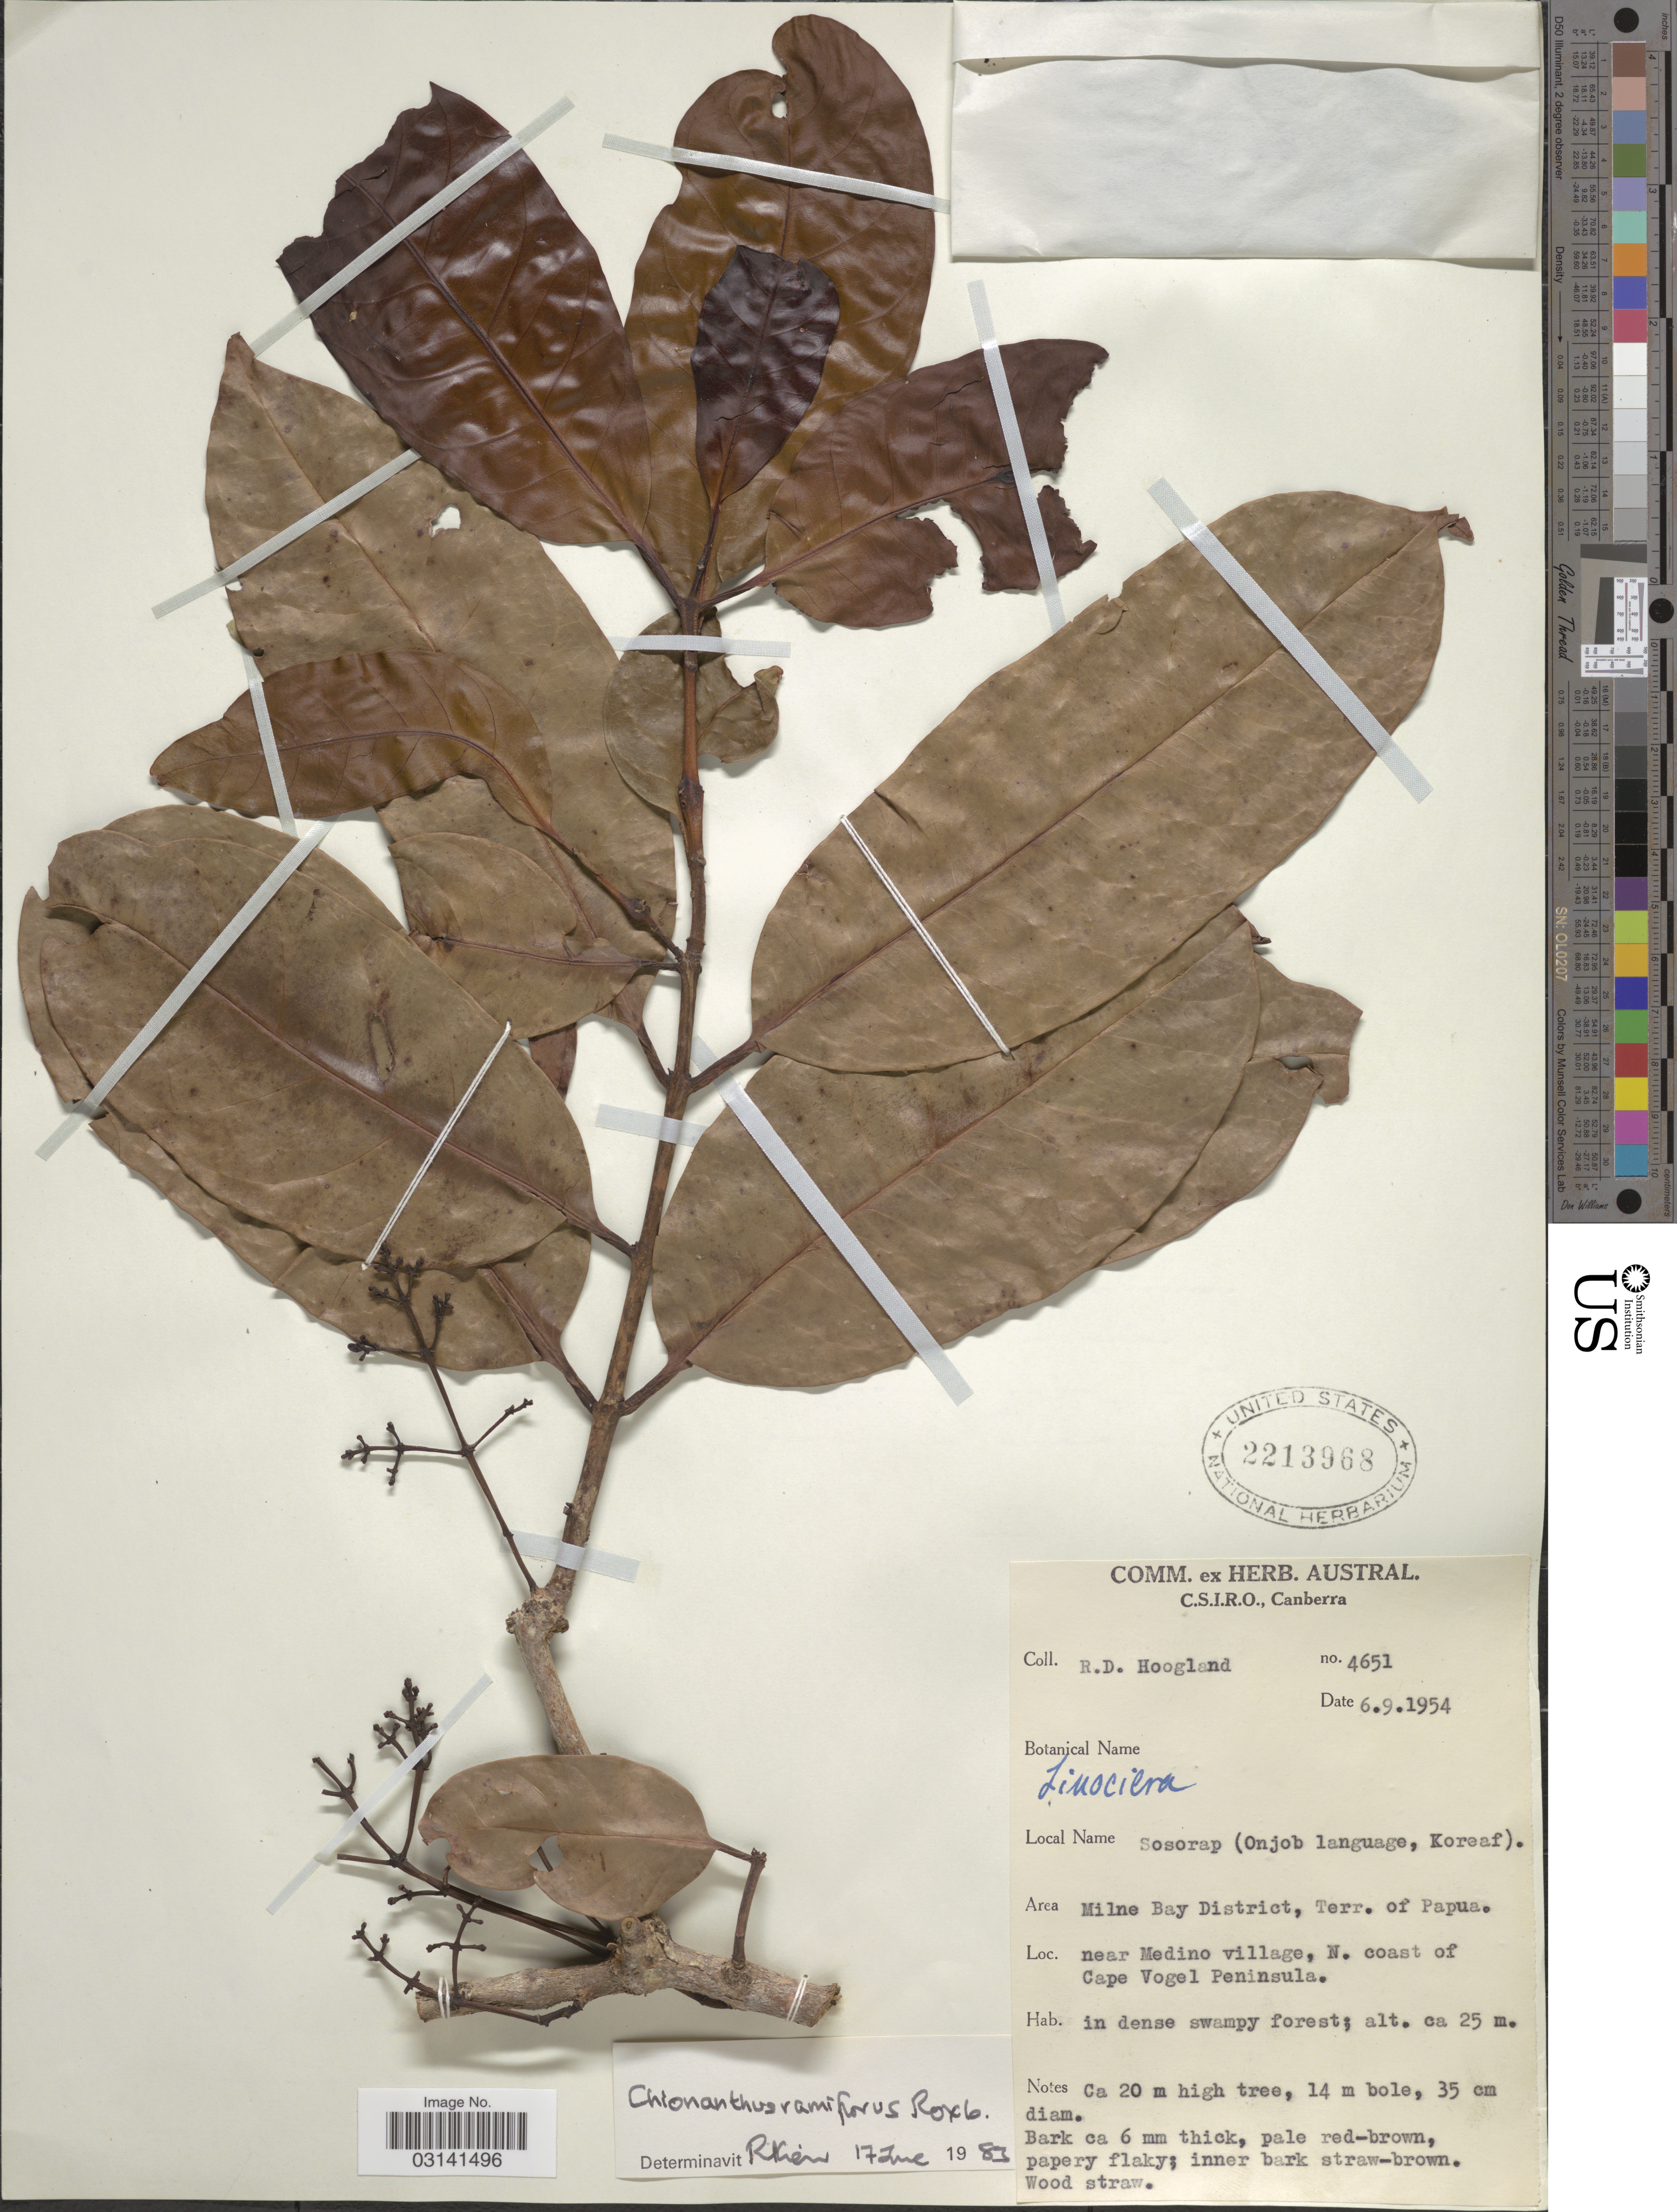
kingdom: Plantae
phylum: Tracheophyta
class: Magnoliopsida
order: Lamiales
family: Oleaceae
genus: Chionanthus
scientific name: Chionanthus ramiflorus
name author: Roxb.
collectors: R. D. Hoogland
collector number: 4651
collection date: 1954-09-06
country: Papua New Guinea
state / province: Milne Bay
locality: Area Milne Bay District, Terr. of Papua, near Medino village, N. coast of Cape Vogel Peninsula.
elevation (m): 25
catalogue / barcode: US 2213968